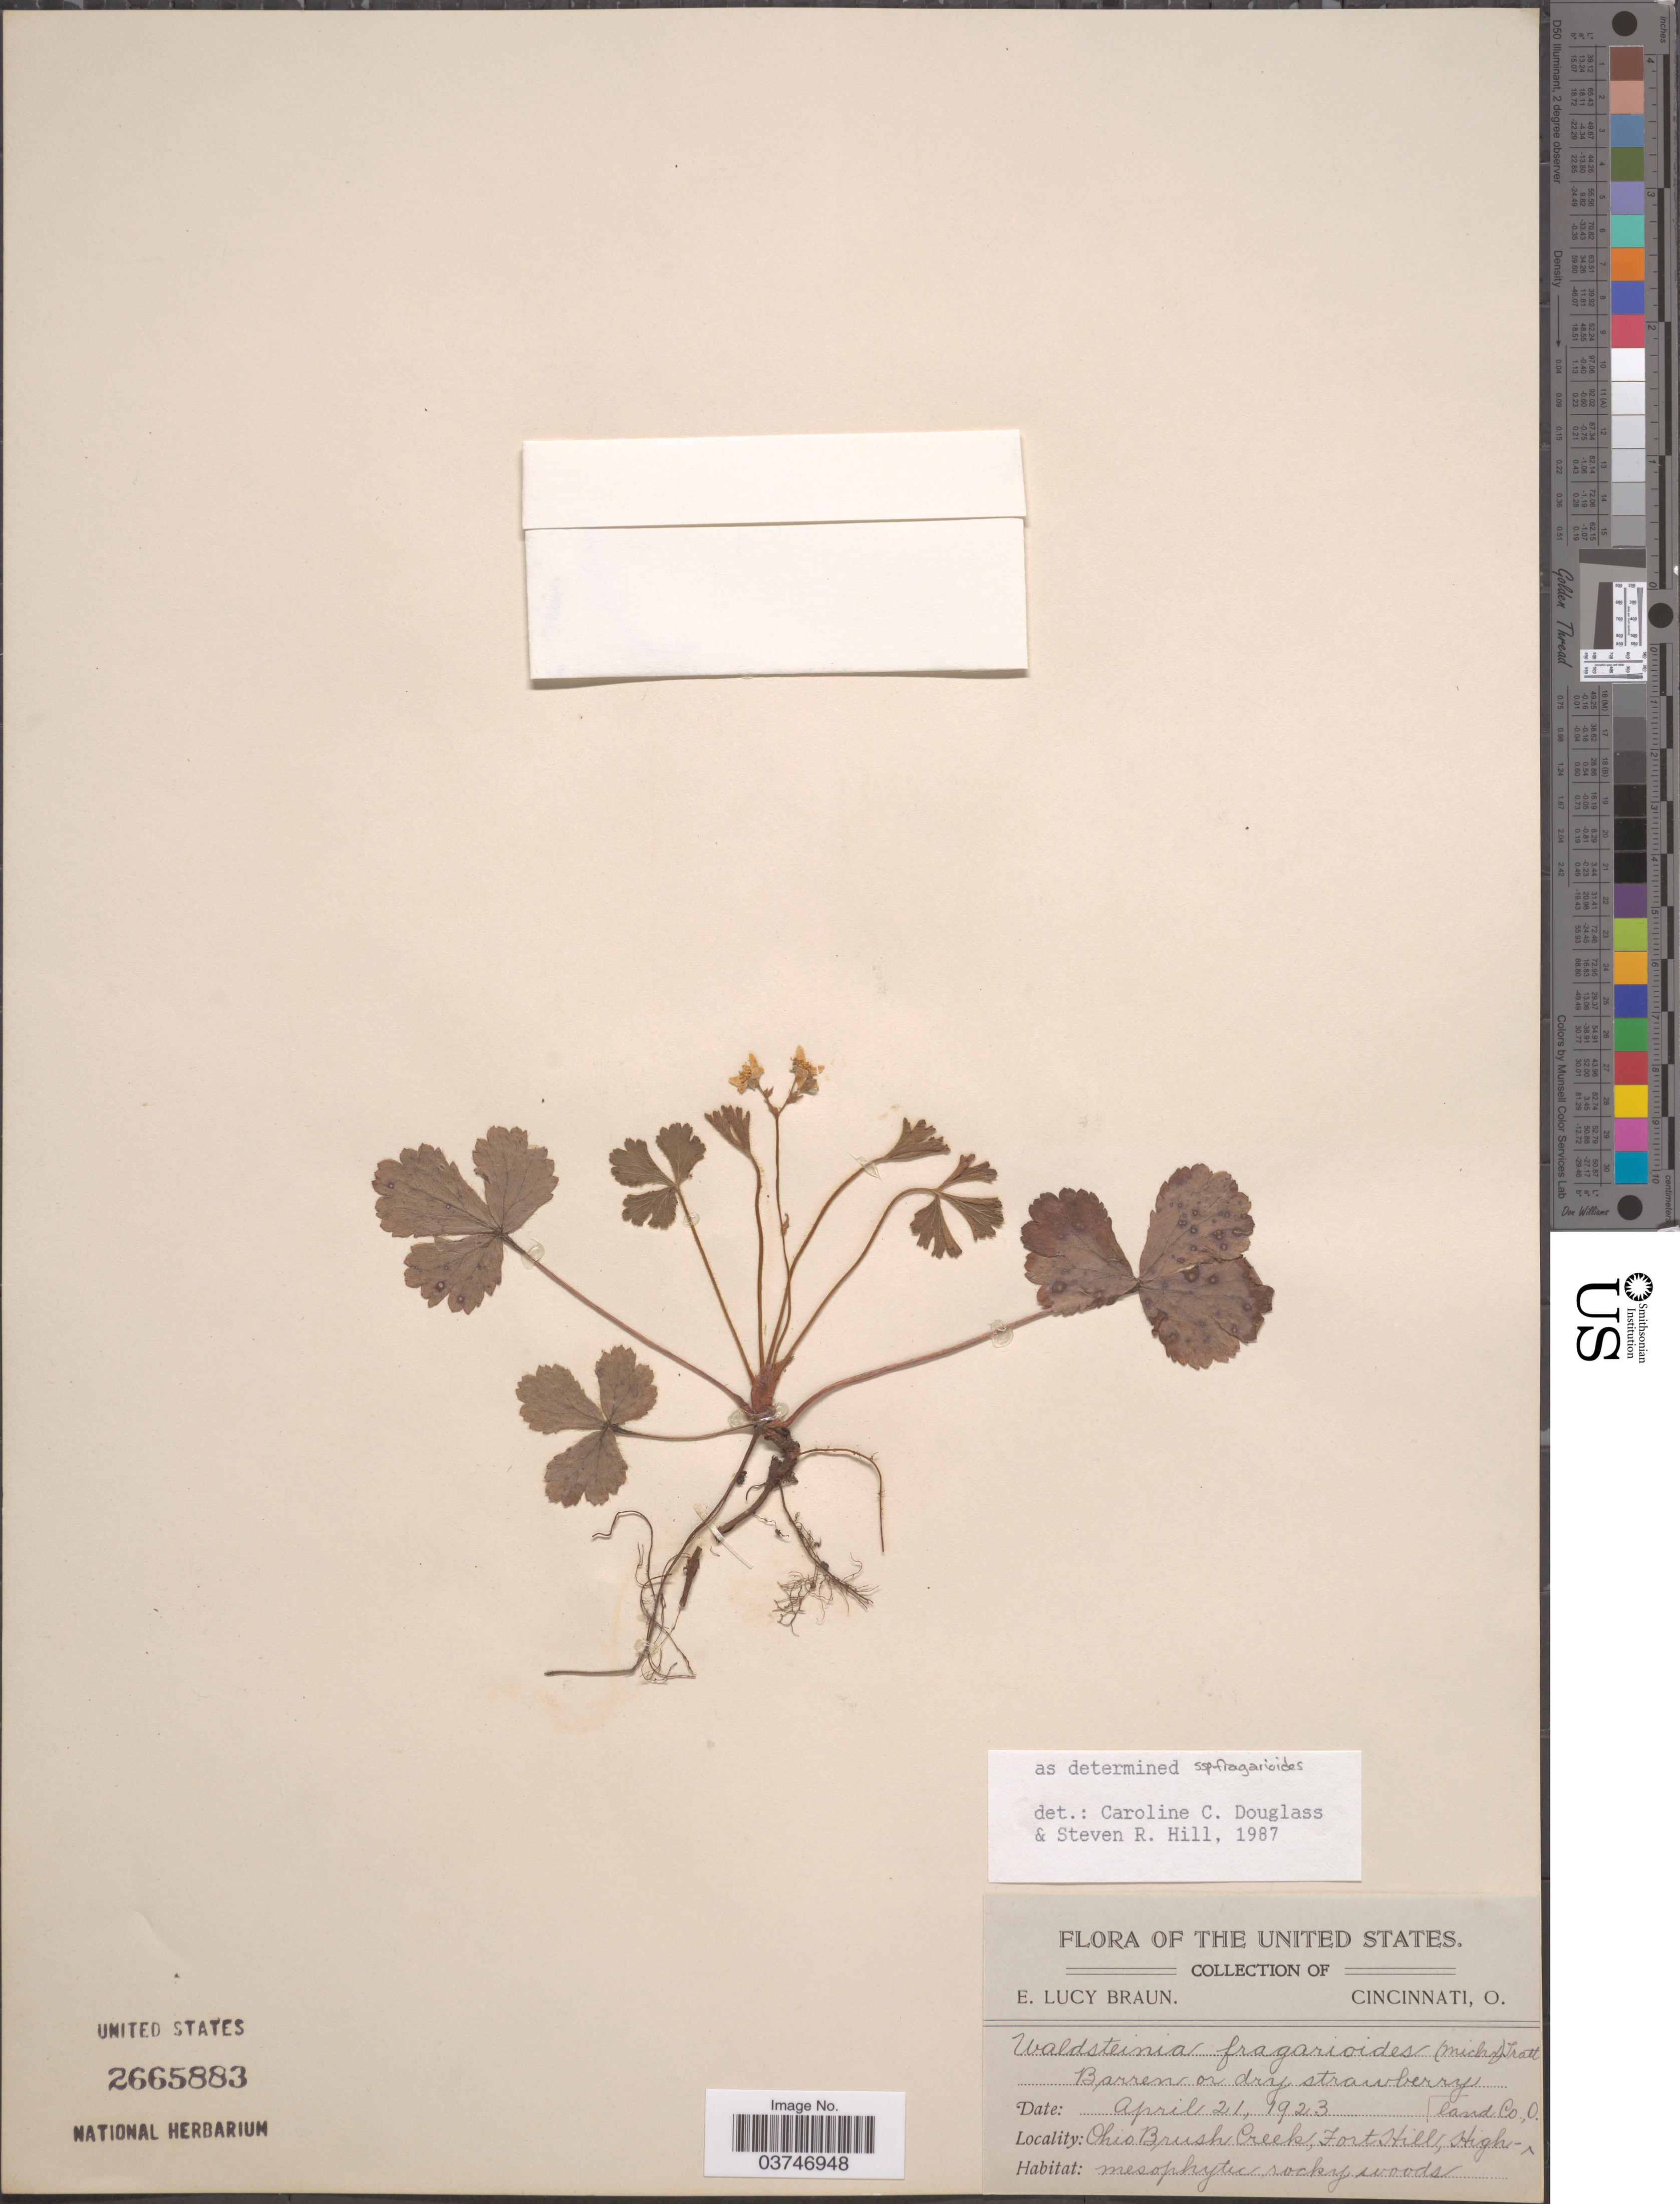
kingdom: Plantae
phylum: Tracheophyta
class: Magnoliopsida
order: Rosales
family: Rosaceae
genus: Waldsteinia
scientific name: Waldsteinia fragarioides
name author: (Michx.) Tratt.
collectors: E. L. Braun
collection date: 1923-04-21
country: United States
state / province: Ohio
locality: Ohio Brush Creek, Fort Hill, Highland Co.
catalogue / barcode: US 2665883